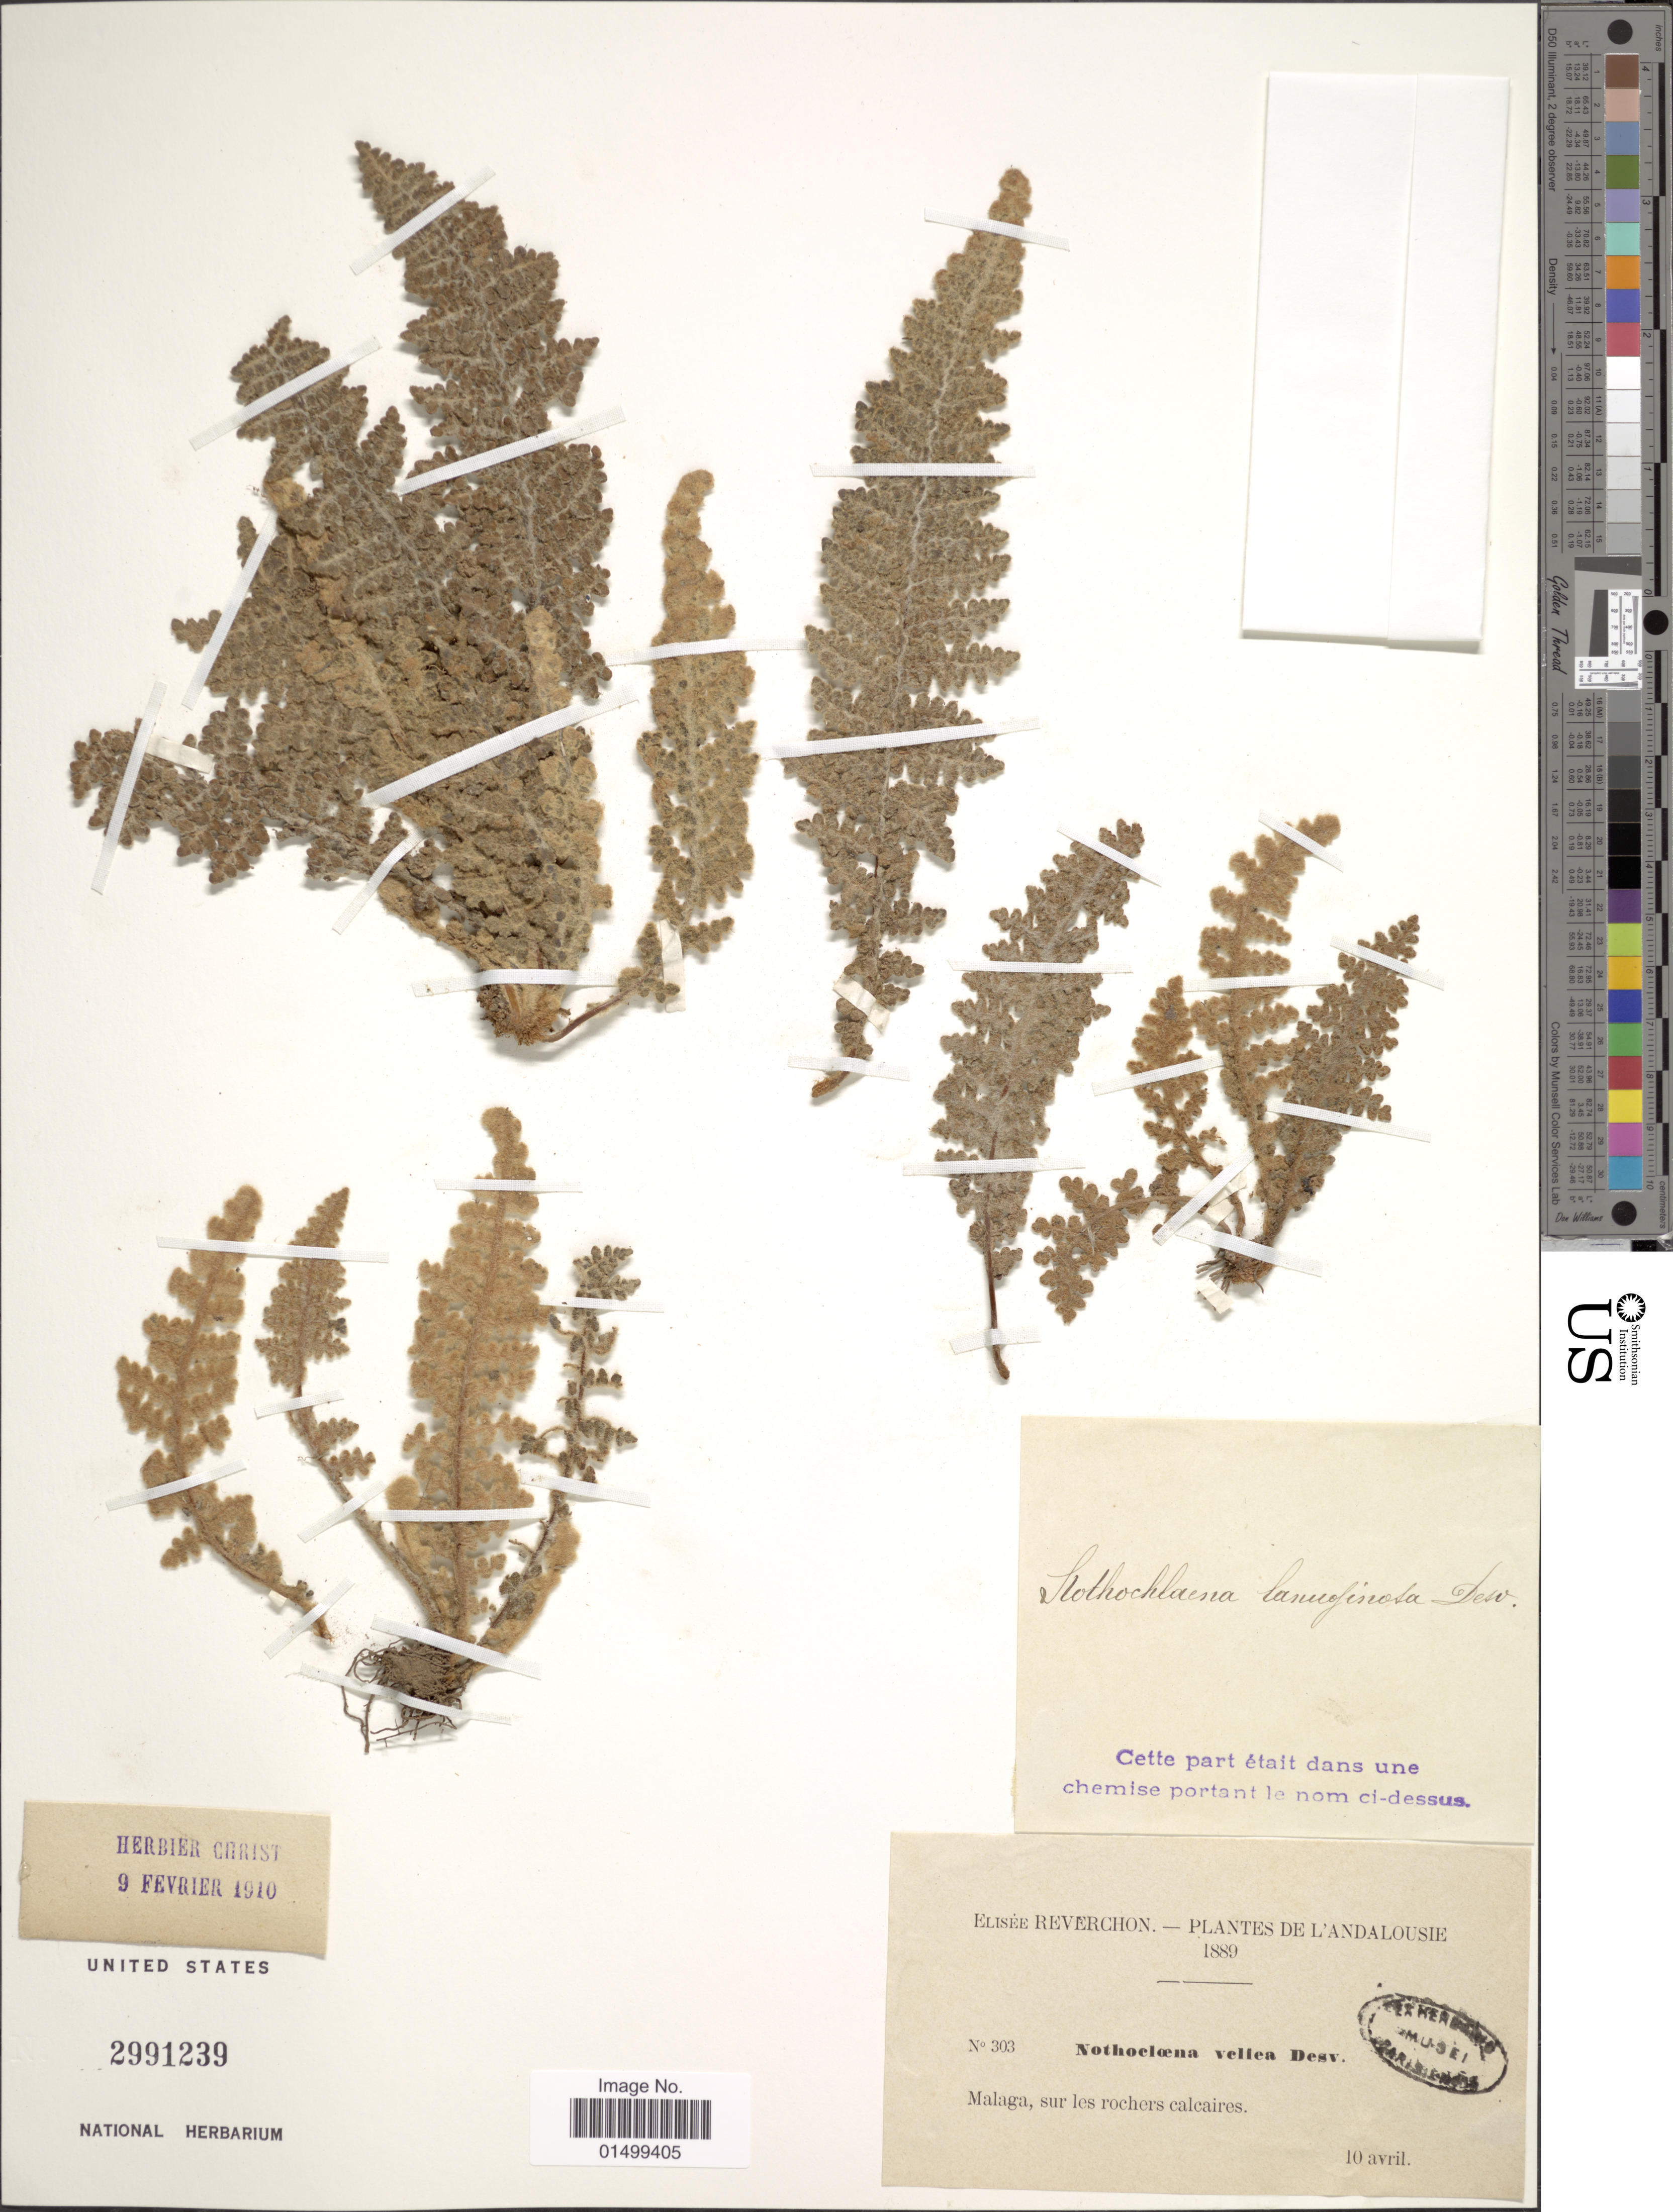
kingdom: Plantae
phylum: Tracheophyta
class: Polypodiopsida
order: Polypodiales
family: Pteridaceae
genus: Cheilanthes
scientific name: Cheilanthes marantae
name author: Domin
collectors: E. Reverchon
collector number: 303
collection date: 1889-04-10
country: Spain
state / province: Andalucía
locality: L'Andalousie, Malgaga, sur les rochers calcaires.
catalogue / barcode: US 2991239